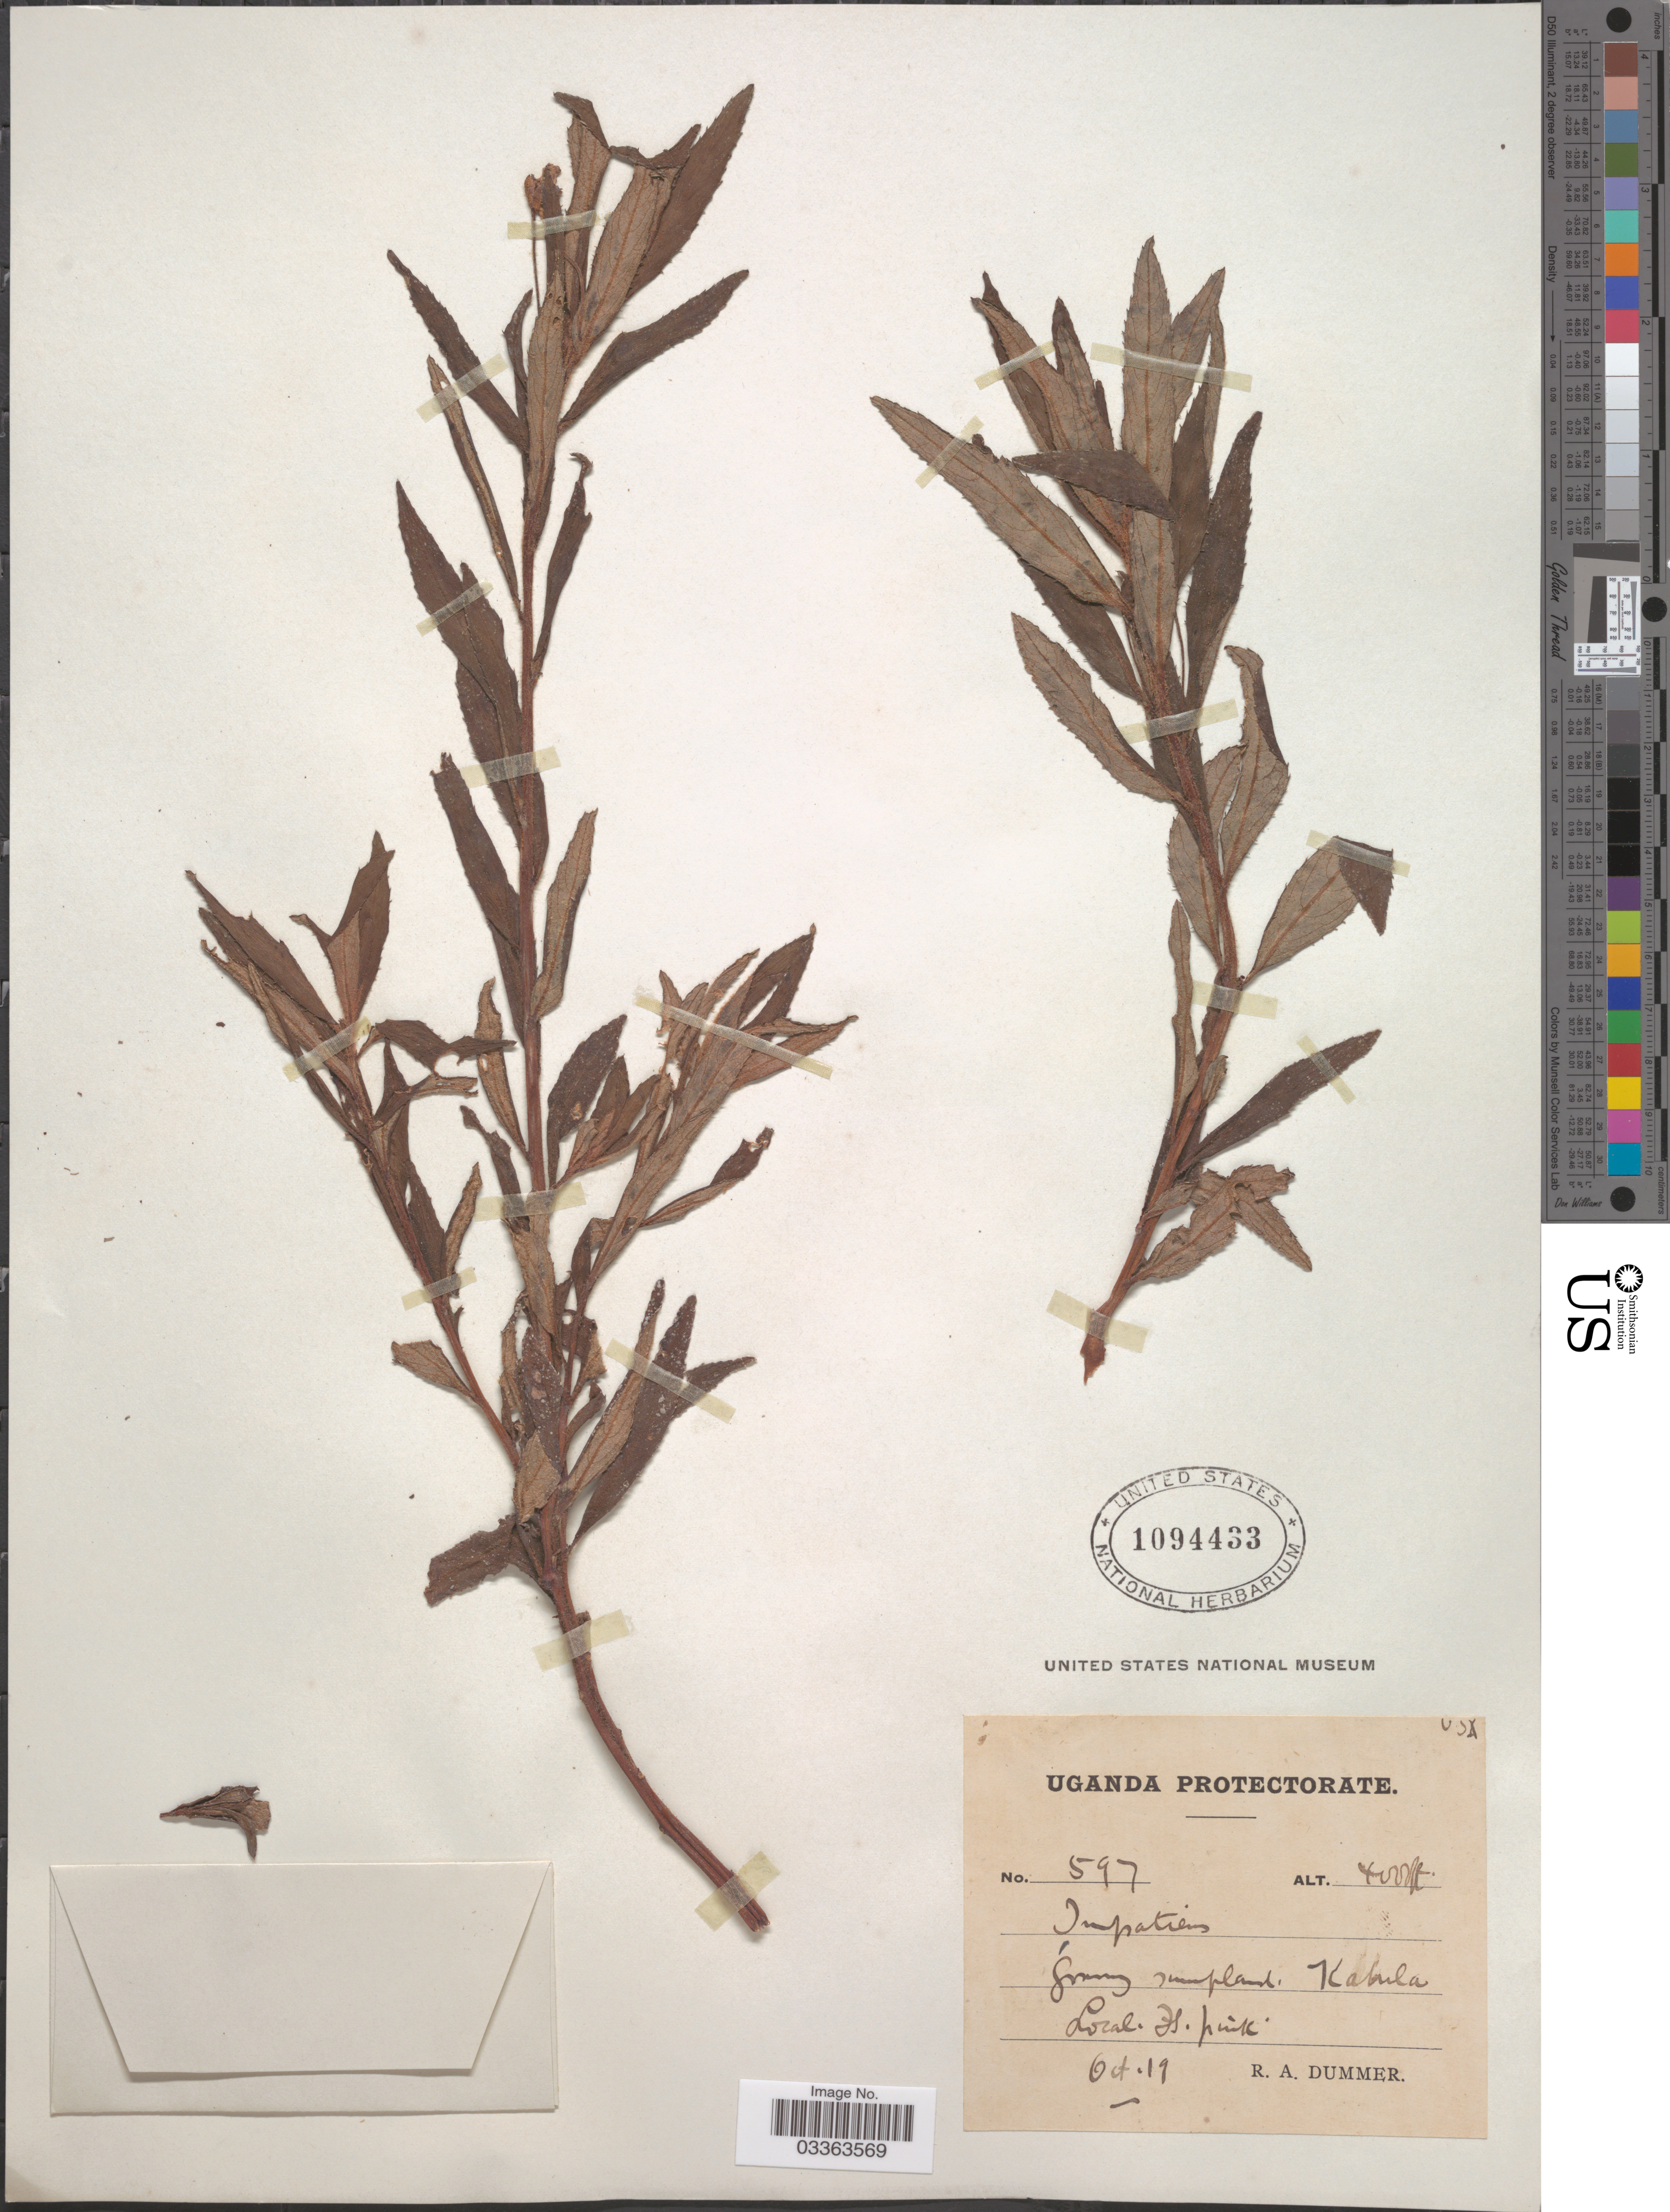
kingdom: Plantae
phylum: Tracheophyta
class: Magnoliopsida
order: Ericales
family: Balsaminaceae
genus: Impatiens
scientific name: Impatiens sp.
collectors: R. A. Dümmer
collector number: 597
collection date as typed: Transcribed d/m/y: /10/19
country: Uganda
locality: Uganda Protectorate, Kahula.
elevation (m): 1219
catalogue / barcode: US 1094433